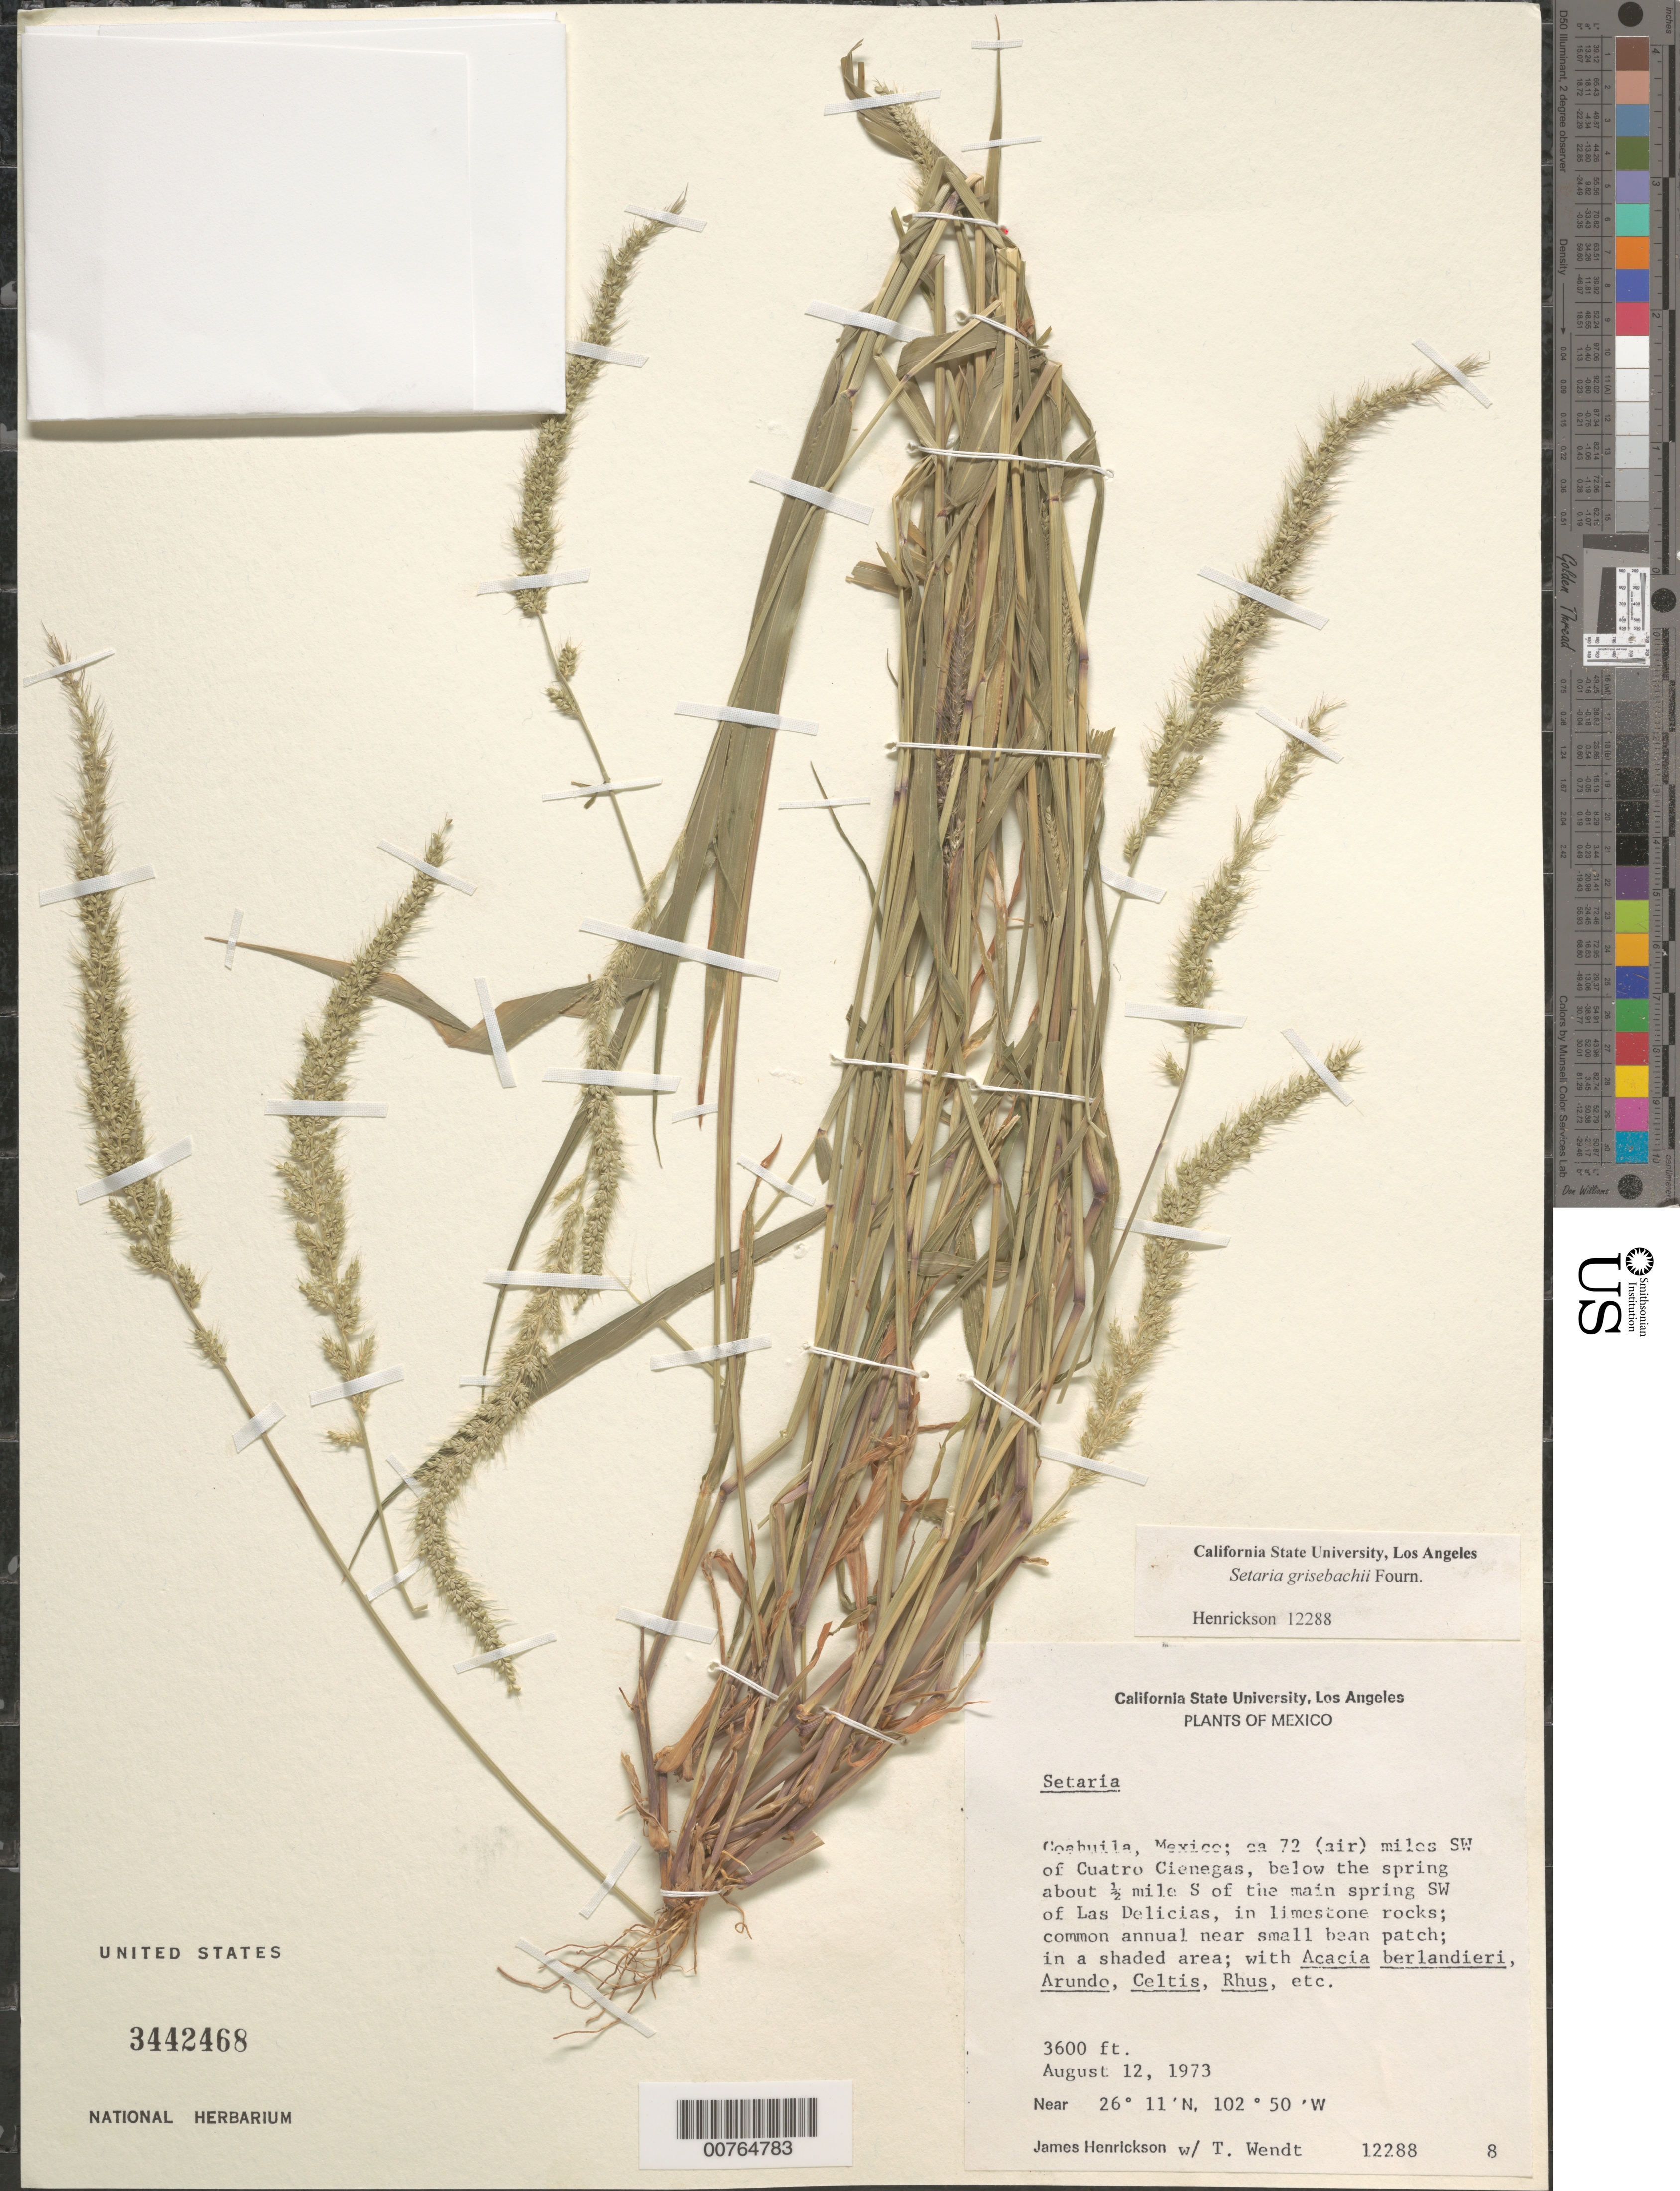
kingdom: Plantae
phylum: Tracheophyta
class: Liliopsida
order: Poales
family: Poaceae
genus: Setaria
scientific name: Setaria grisebachii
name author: E. Fourn.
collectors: J. S. Henrickson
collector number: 12288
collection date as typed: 12 Aug 1973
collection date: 1973-08-12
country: Mexico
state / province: Coahuila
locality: SW of Cuatro Ciénegas, SW of Las Delicias.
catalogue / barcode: US 3442468